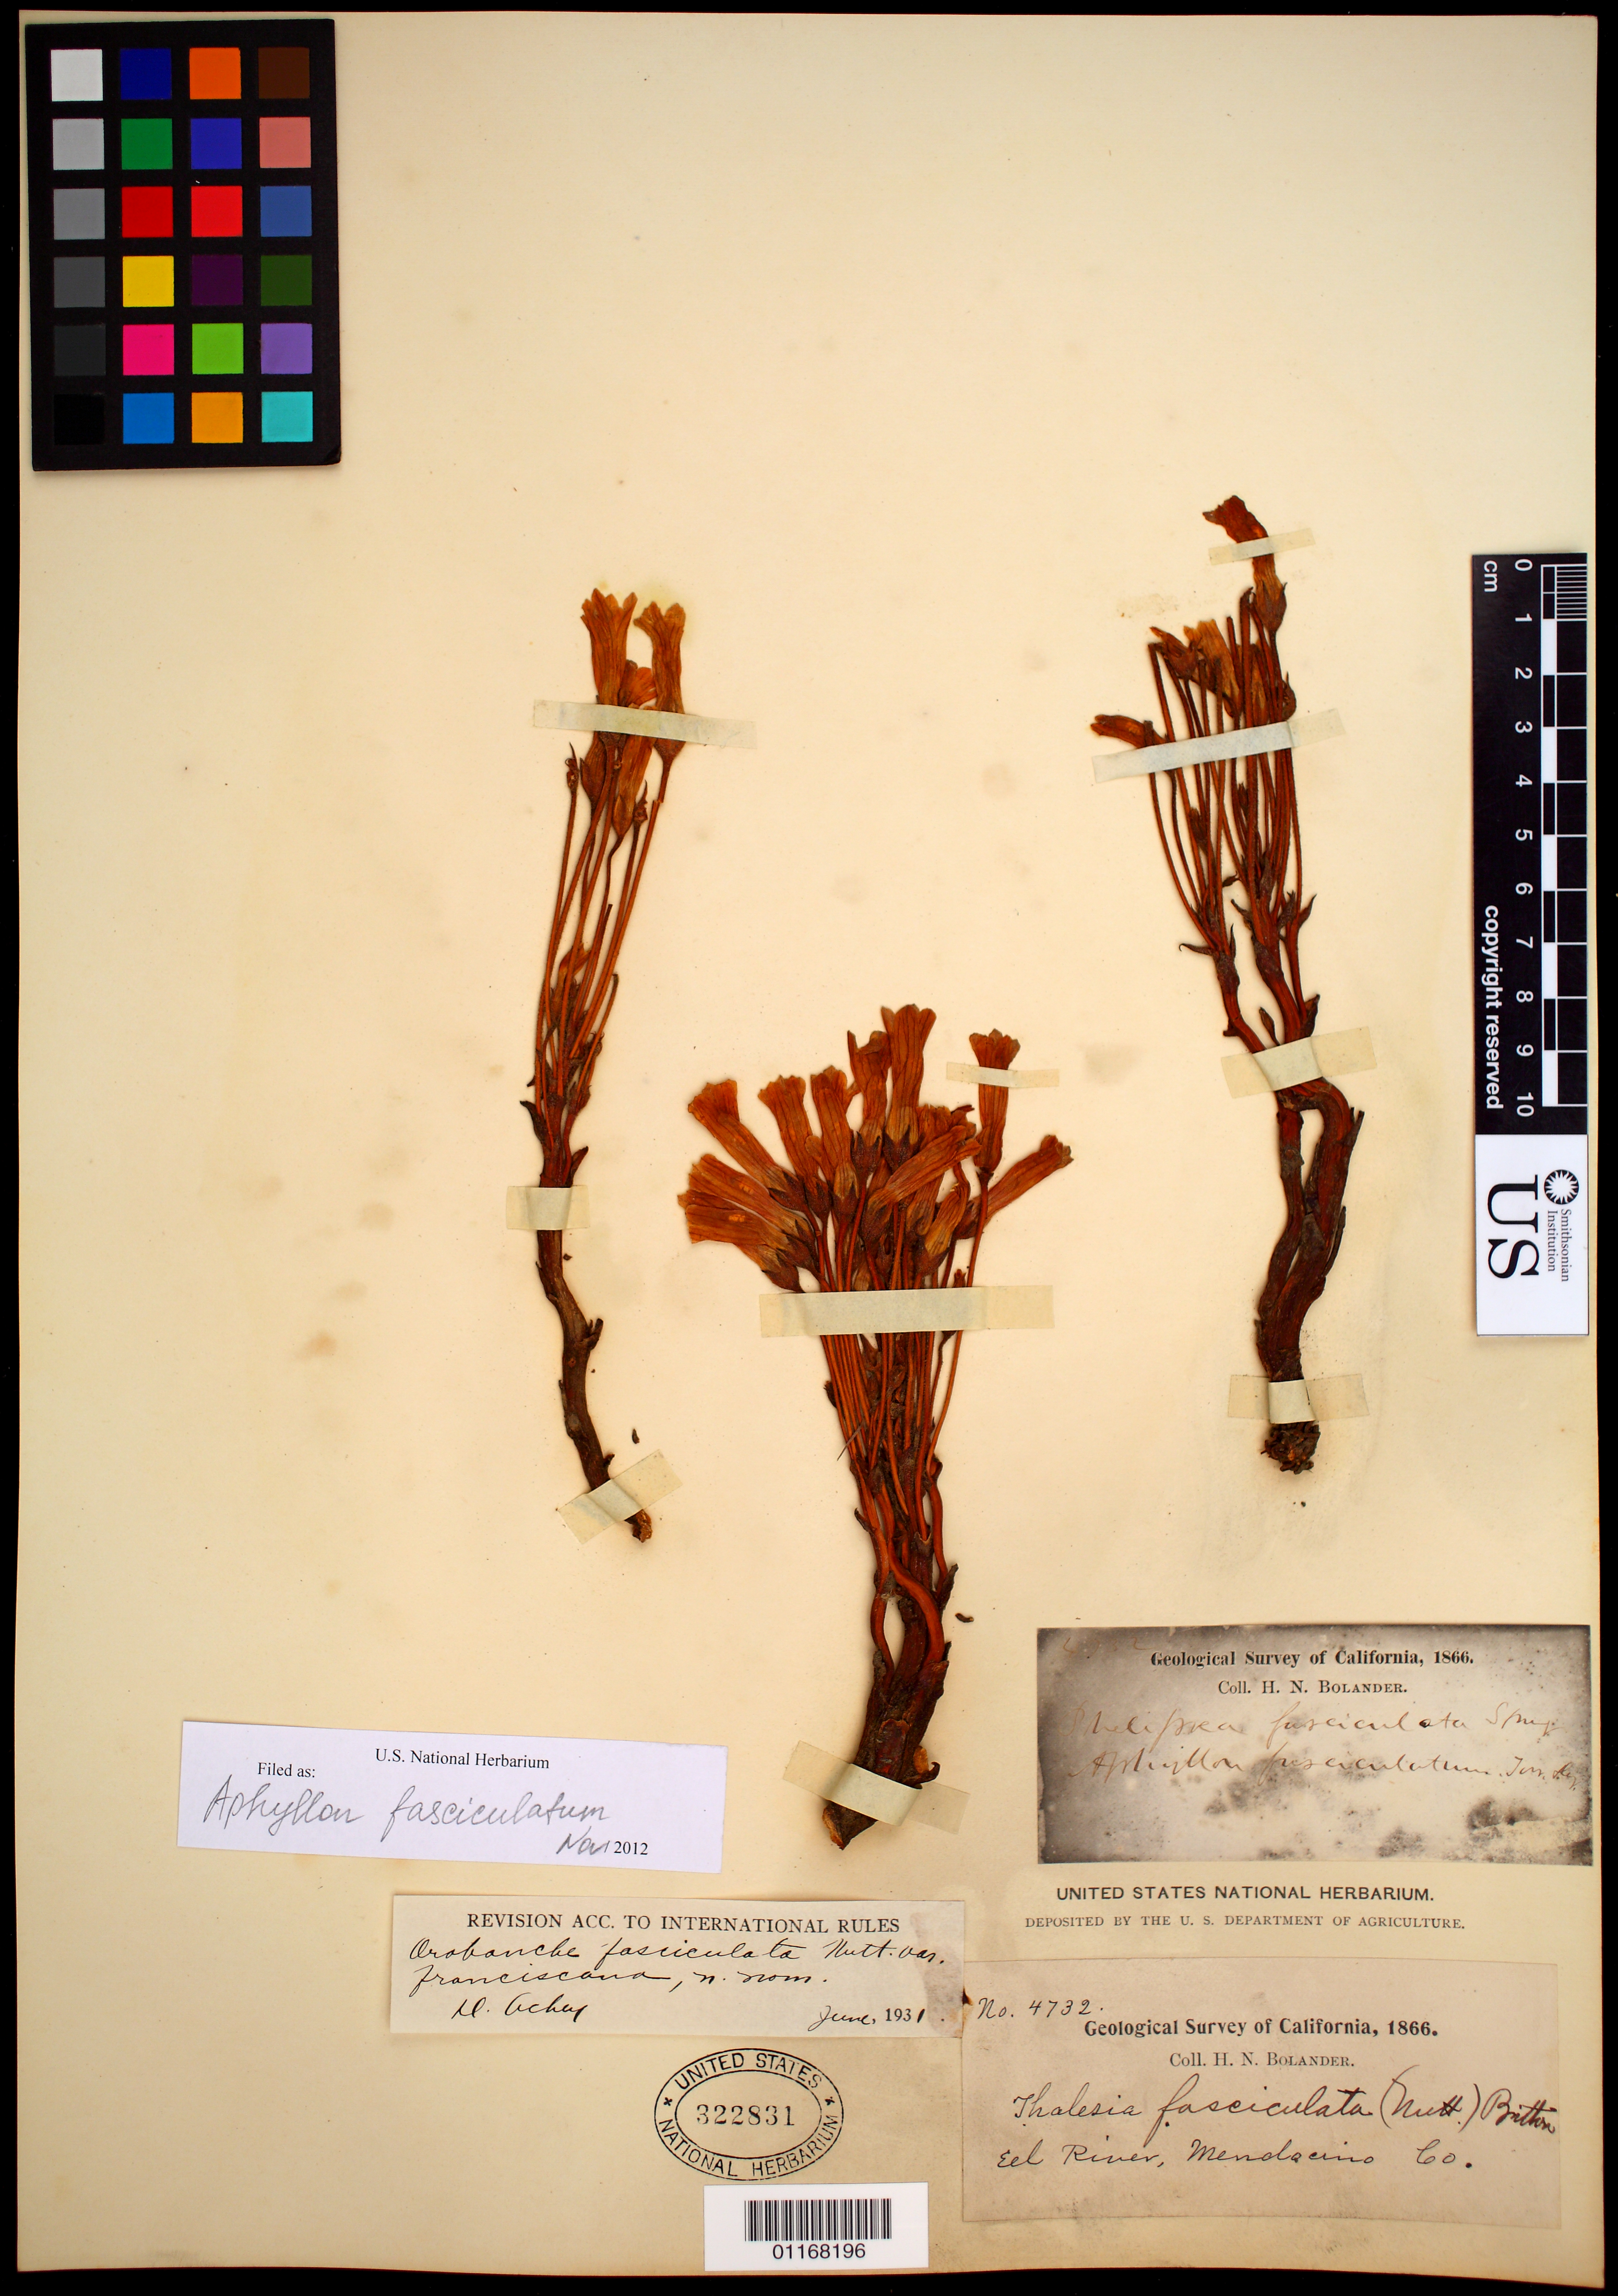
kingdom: Plantae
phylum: Tracheophyta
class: Magnoliopsida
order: Lamiales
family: Orobanchaceae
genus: Aphyllon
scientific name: Aphyllon fasciculatum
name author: (Nutt.) Torr. & A. Gray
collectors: H. Bolander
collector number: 4732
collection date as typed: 1866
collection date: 1866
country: United States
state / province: California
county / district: Mendocino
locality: Eel River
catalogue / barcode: US 322831